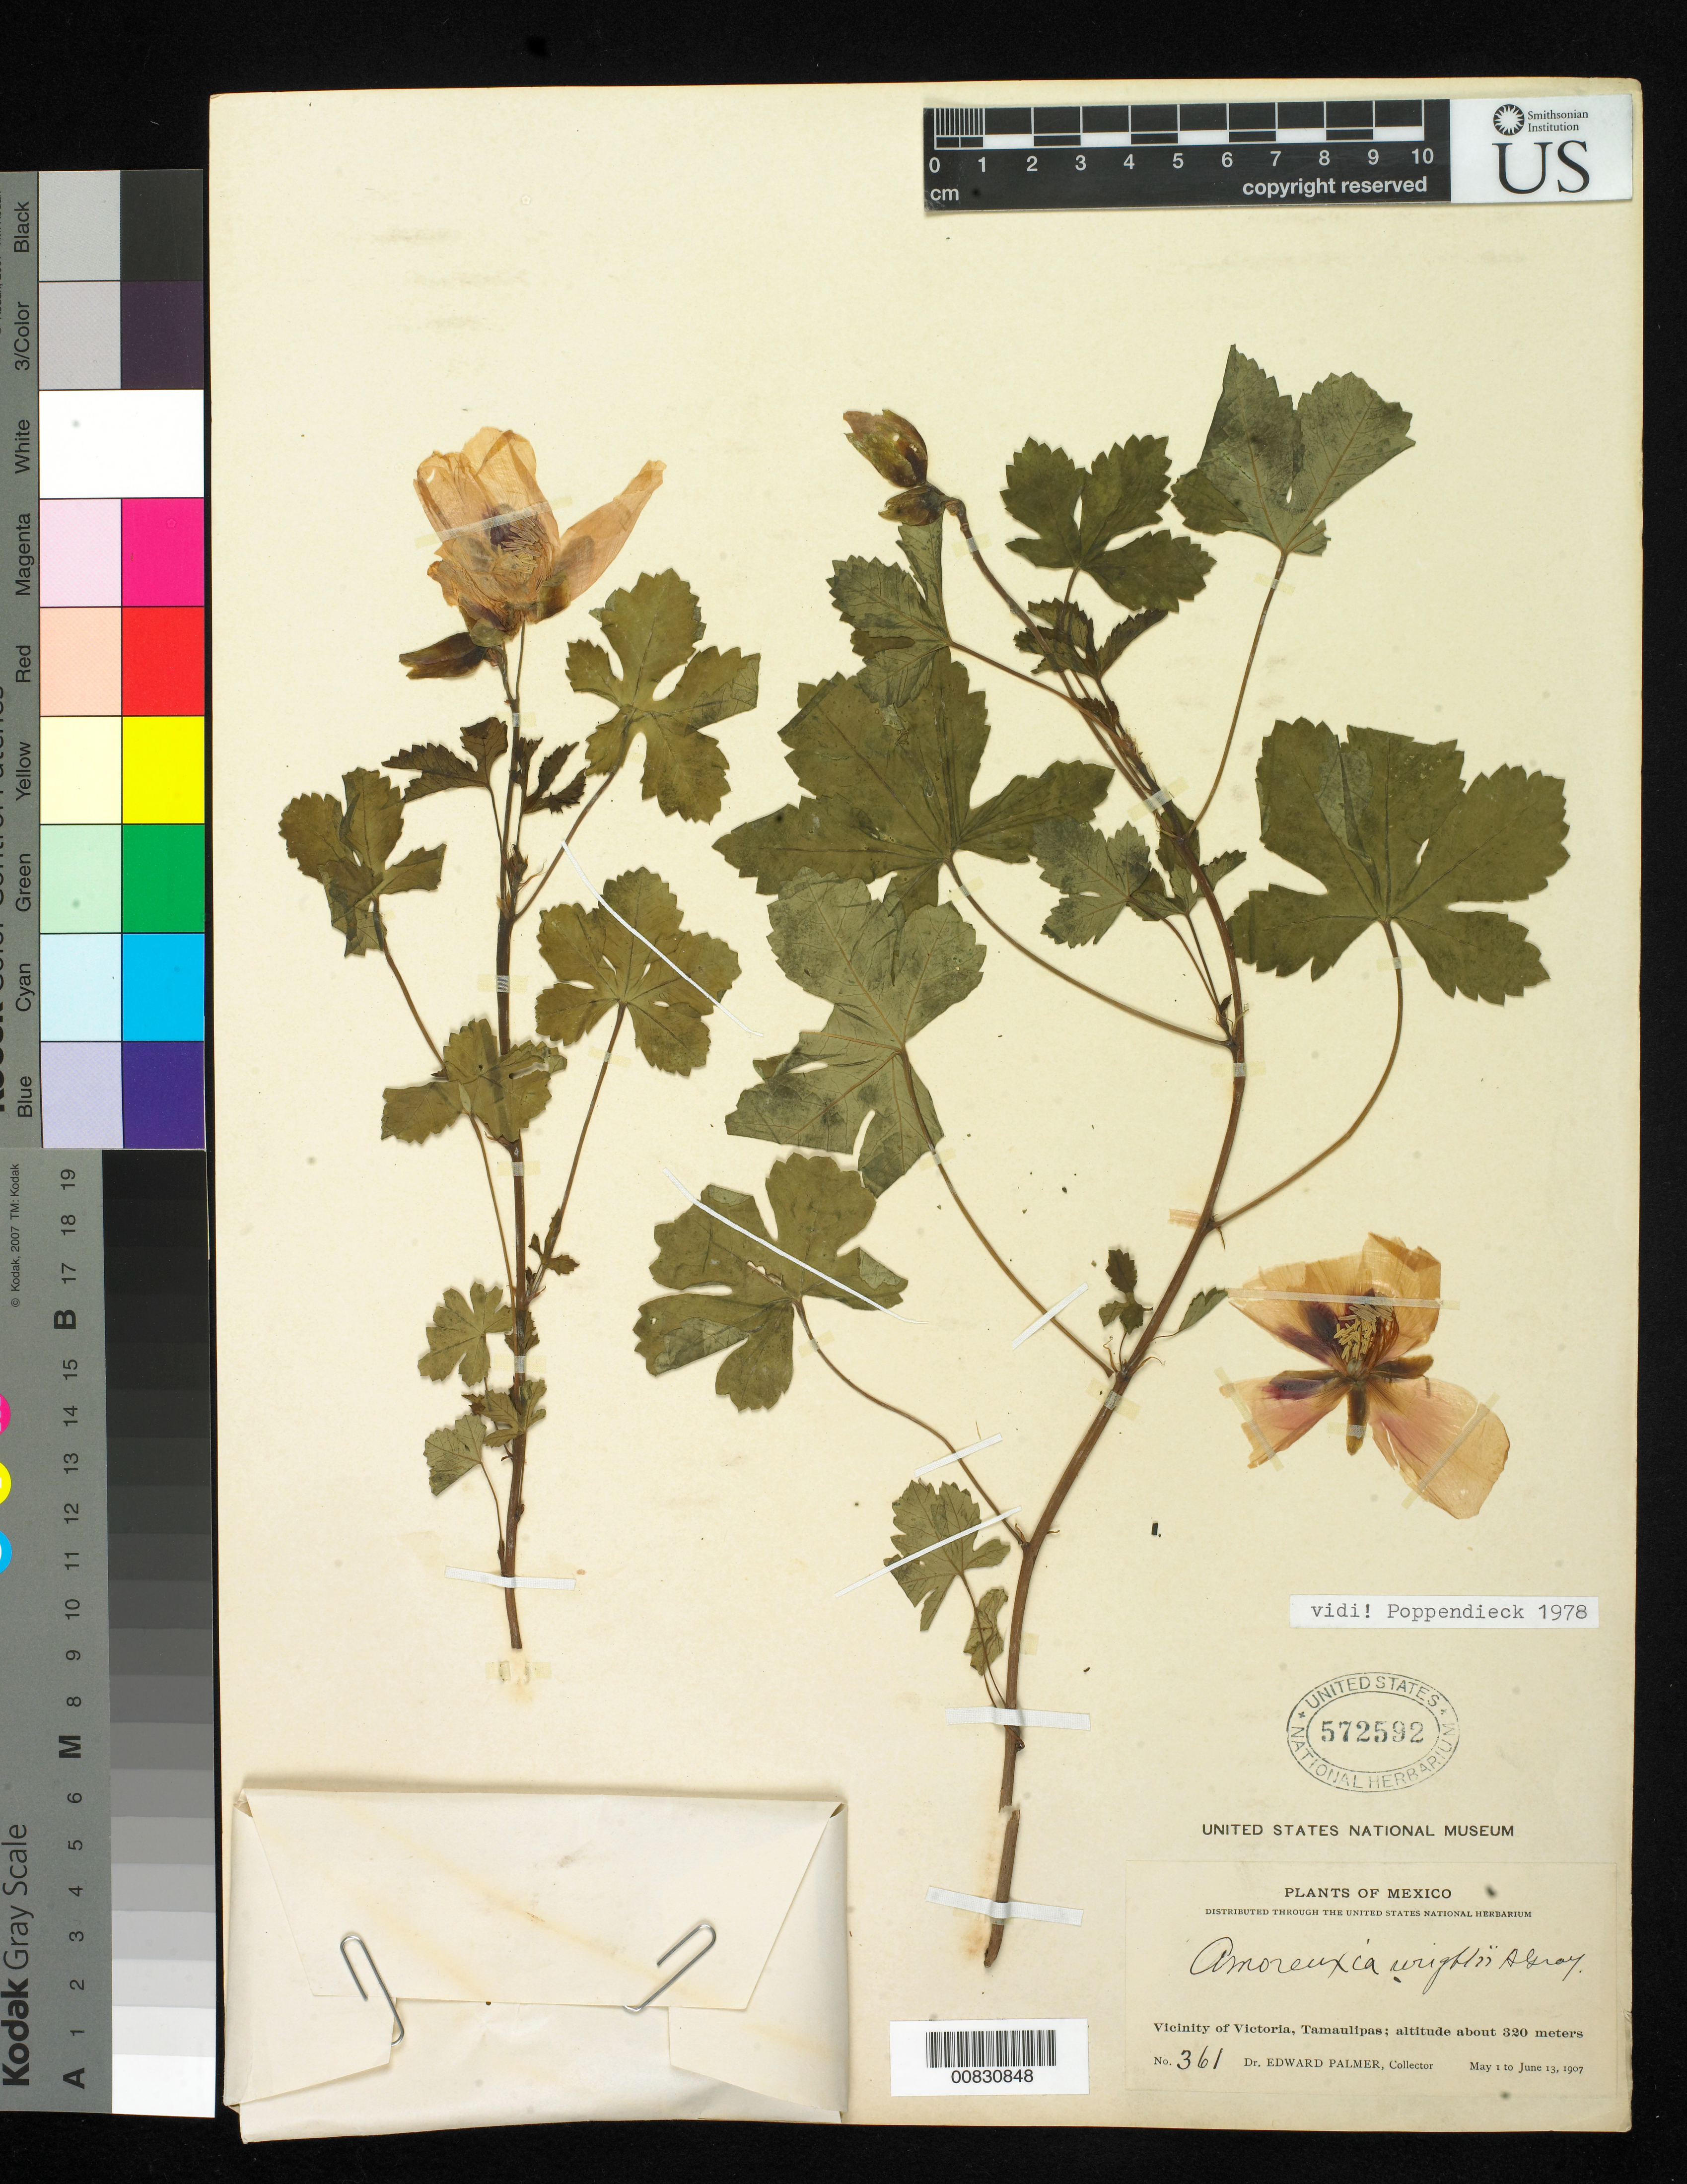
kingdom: Plantae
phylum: Tracheophyta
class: Magnoliopsida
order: Malvales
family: Cochlospermaceae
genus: Amoreuxia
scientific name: Amoreuxia wrightii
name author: A. Gray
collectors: E. Palmer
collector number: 361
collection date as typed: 01 May 1907 to 13 Jun 1907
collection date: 1907-05-01/1907-06-13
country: Mexico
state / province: Tamaulipas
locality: Vicinity of Victoria.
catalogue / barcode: US 572592